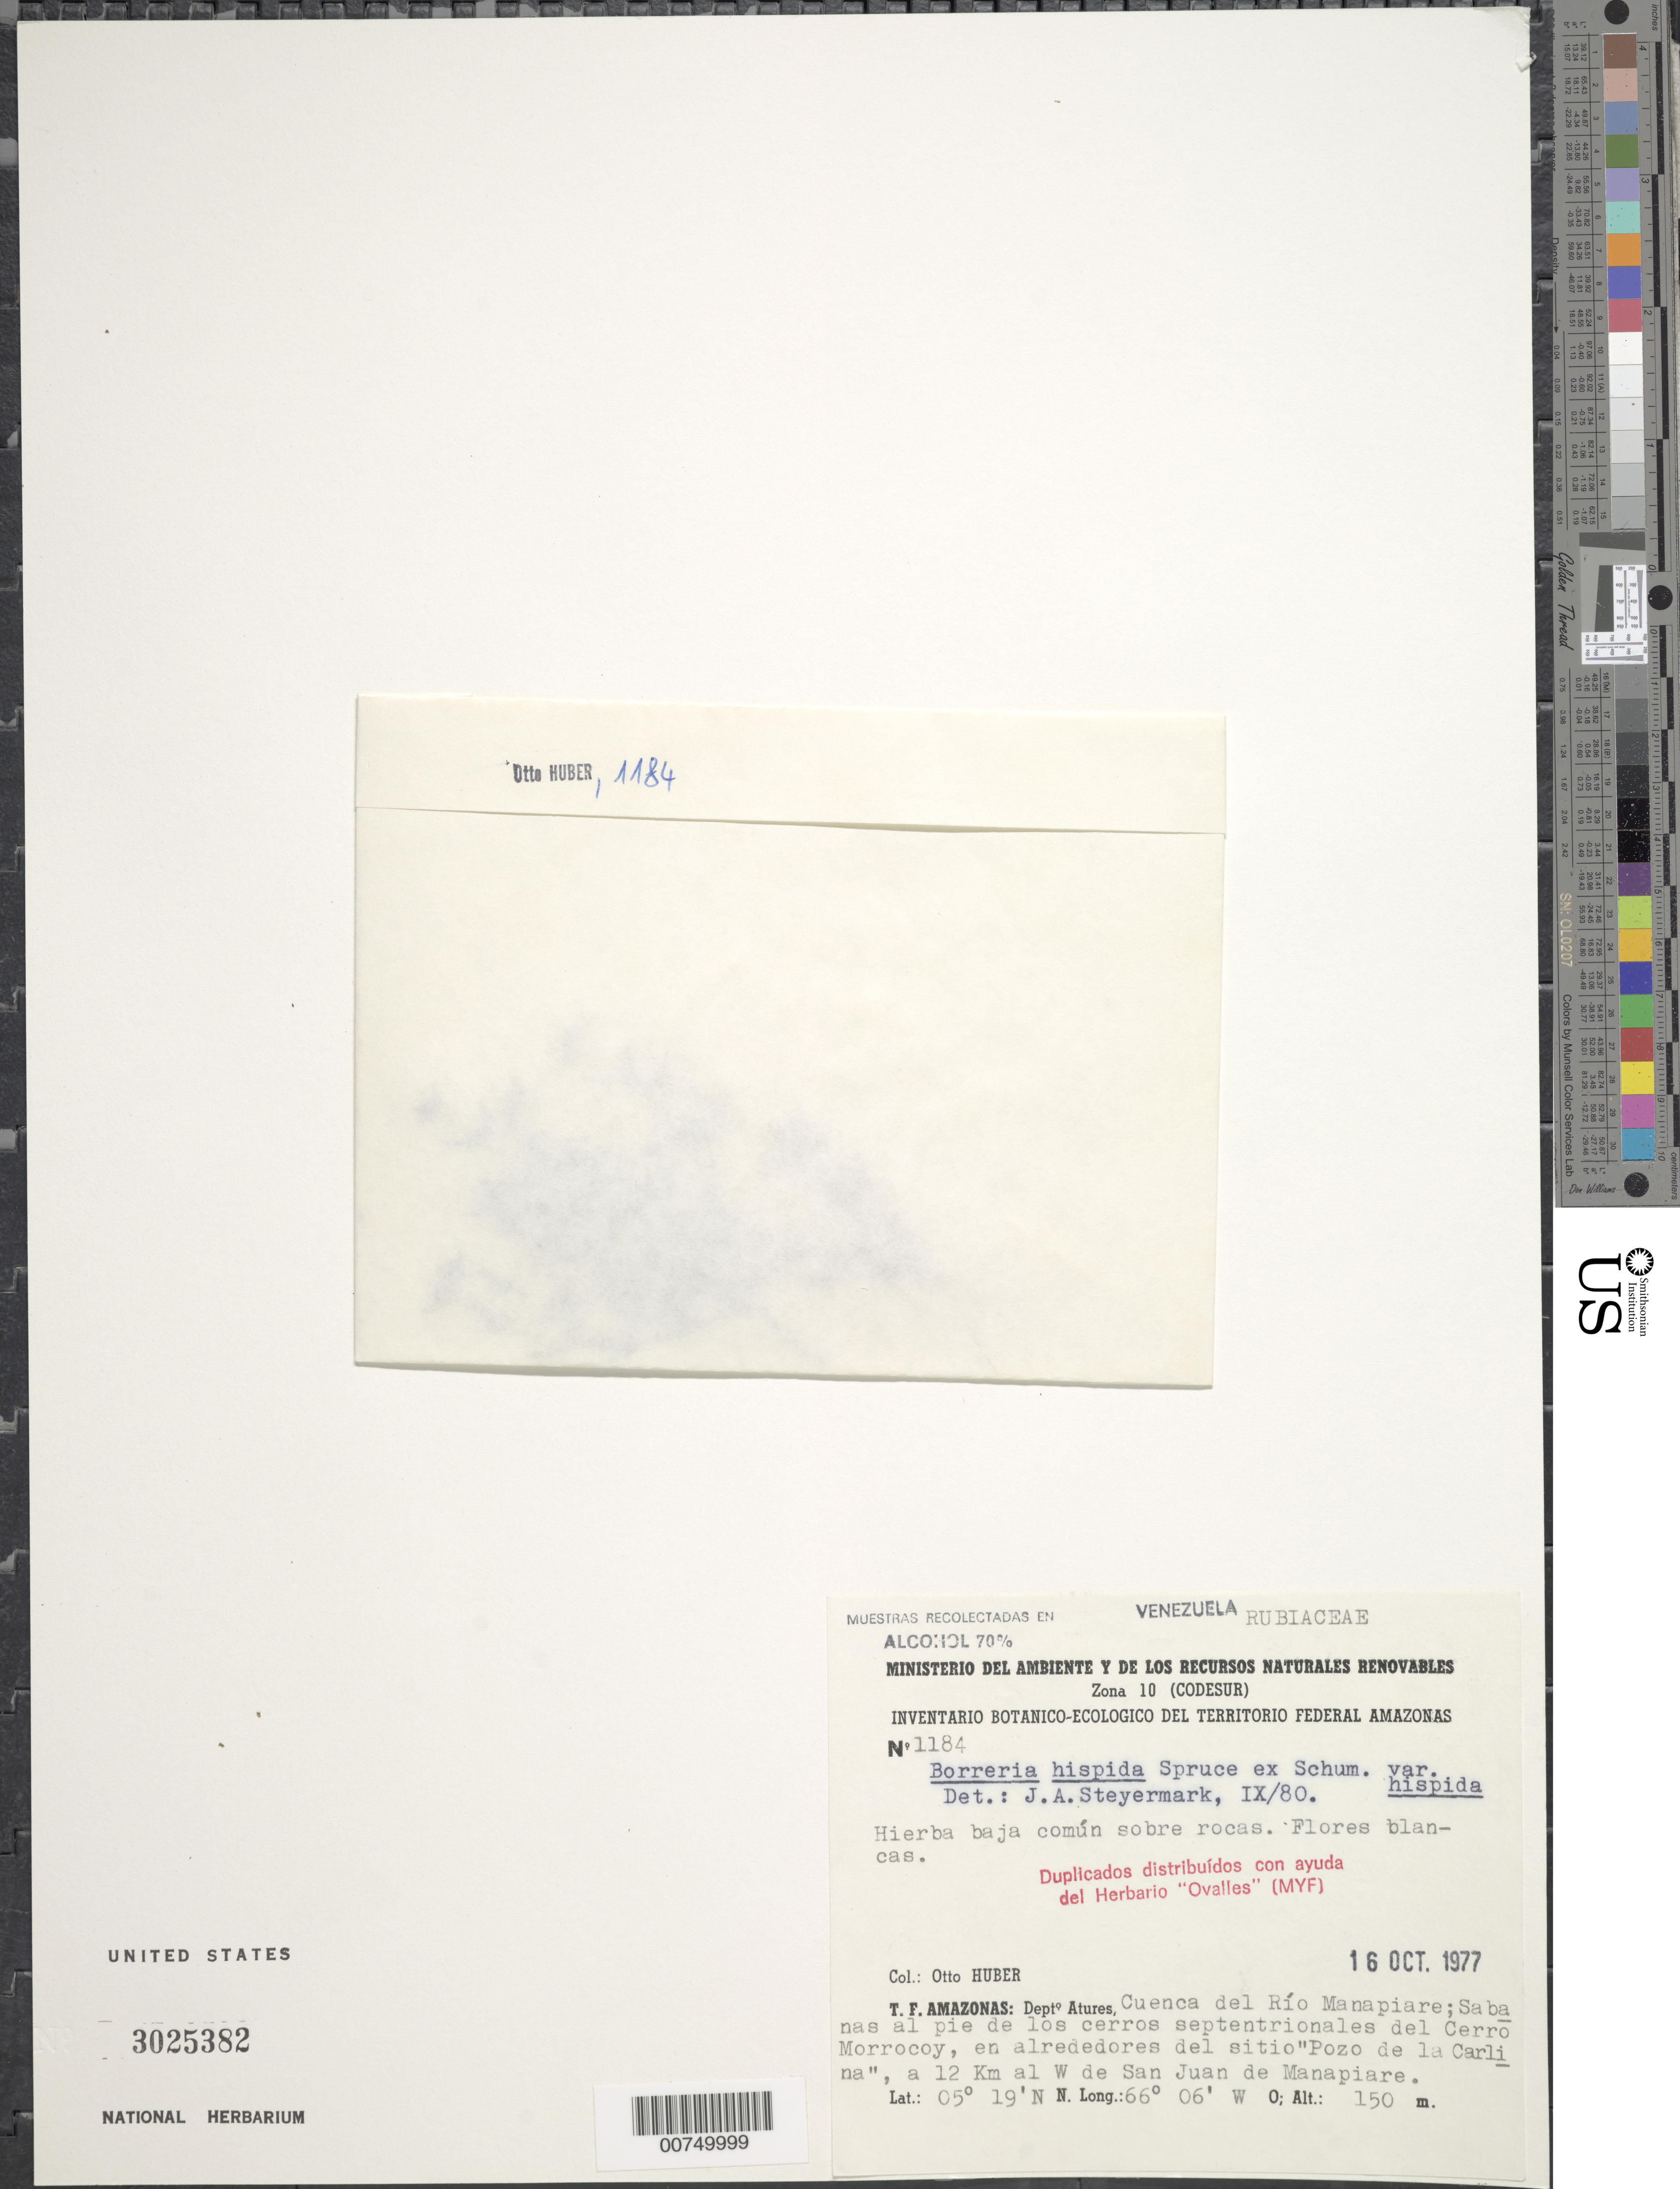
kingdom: Plantae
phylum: Tracheophyta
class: Magnoliopsida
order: Gentianales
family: Rubiaceae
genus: Borreria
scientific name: Borreria hispida var. hispida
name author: Spruce ex K. Schum.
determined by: Steyermark, Julian A., (VEN)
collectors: O. Huber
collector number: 1184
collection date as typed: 16-Oct-77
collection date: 1977-10-16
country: Venezuela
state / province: Amazonas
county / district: Atures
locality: Río Manapiare, cuenca, ±12 km W de San Juan de Manapiare, al pie de los cerros septentríonales del Cerro Morrocoy, en alrededores del sitio "Pozo de la Carlina"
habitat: Savanna, on rocks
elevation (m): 150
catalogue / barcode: US 3025382